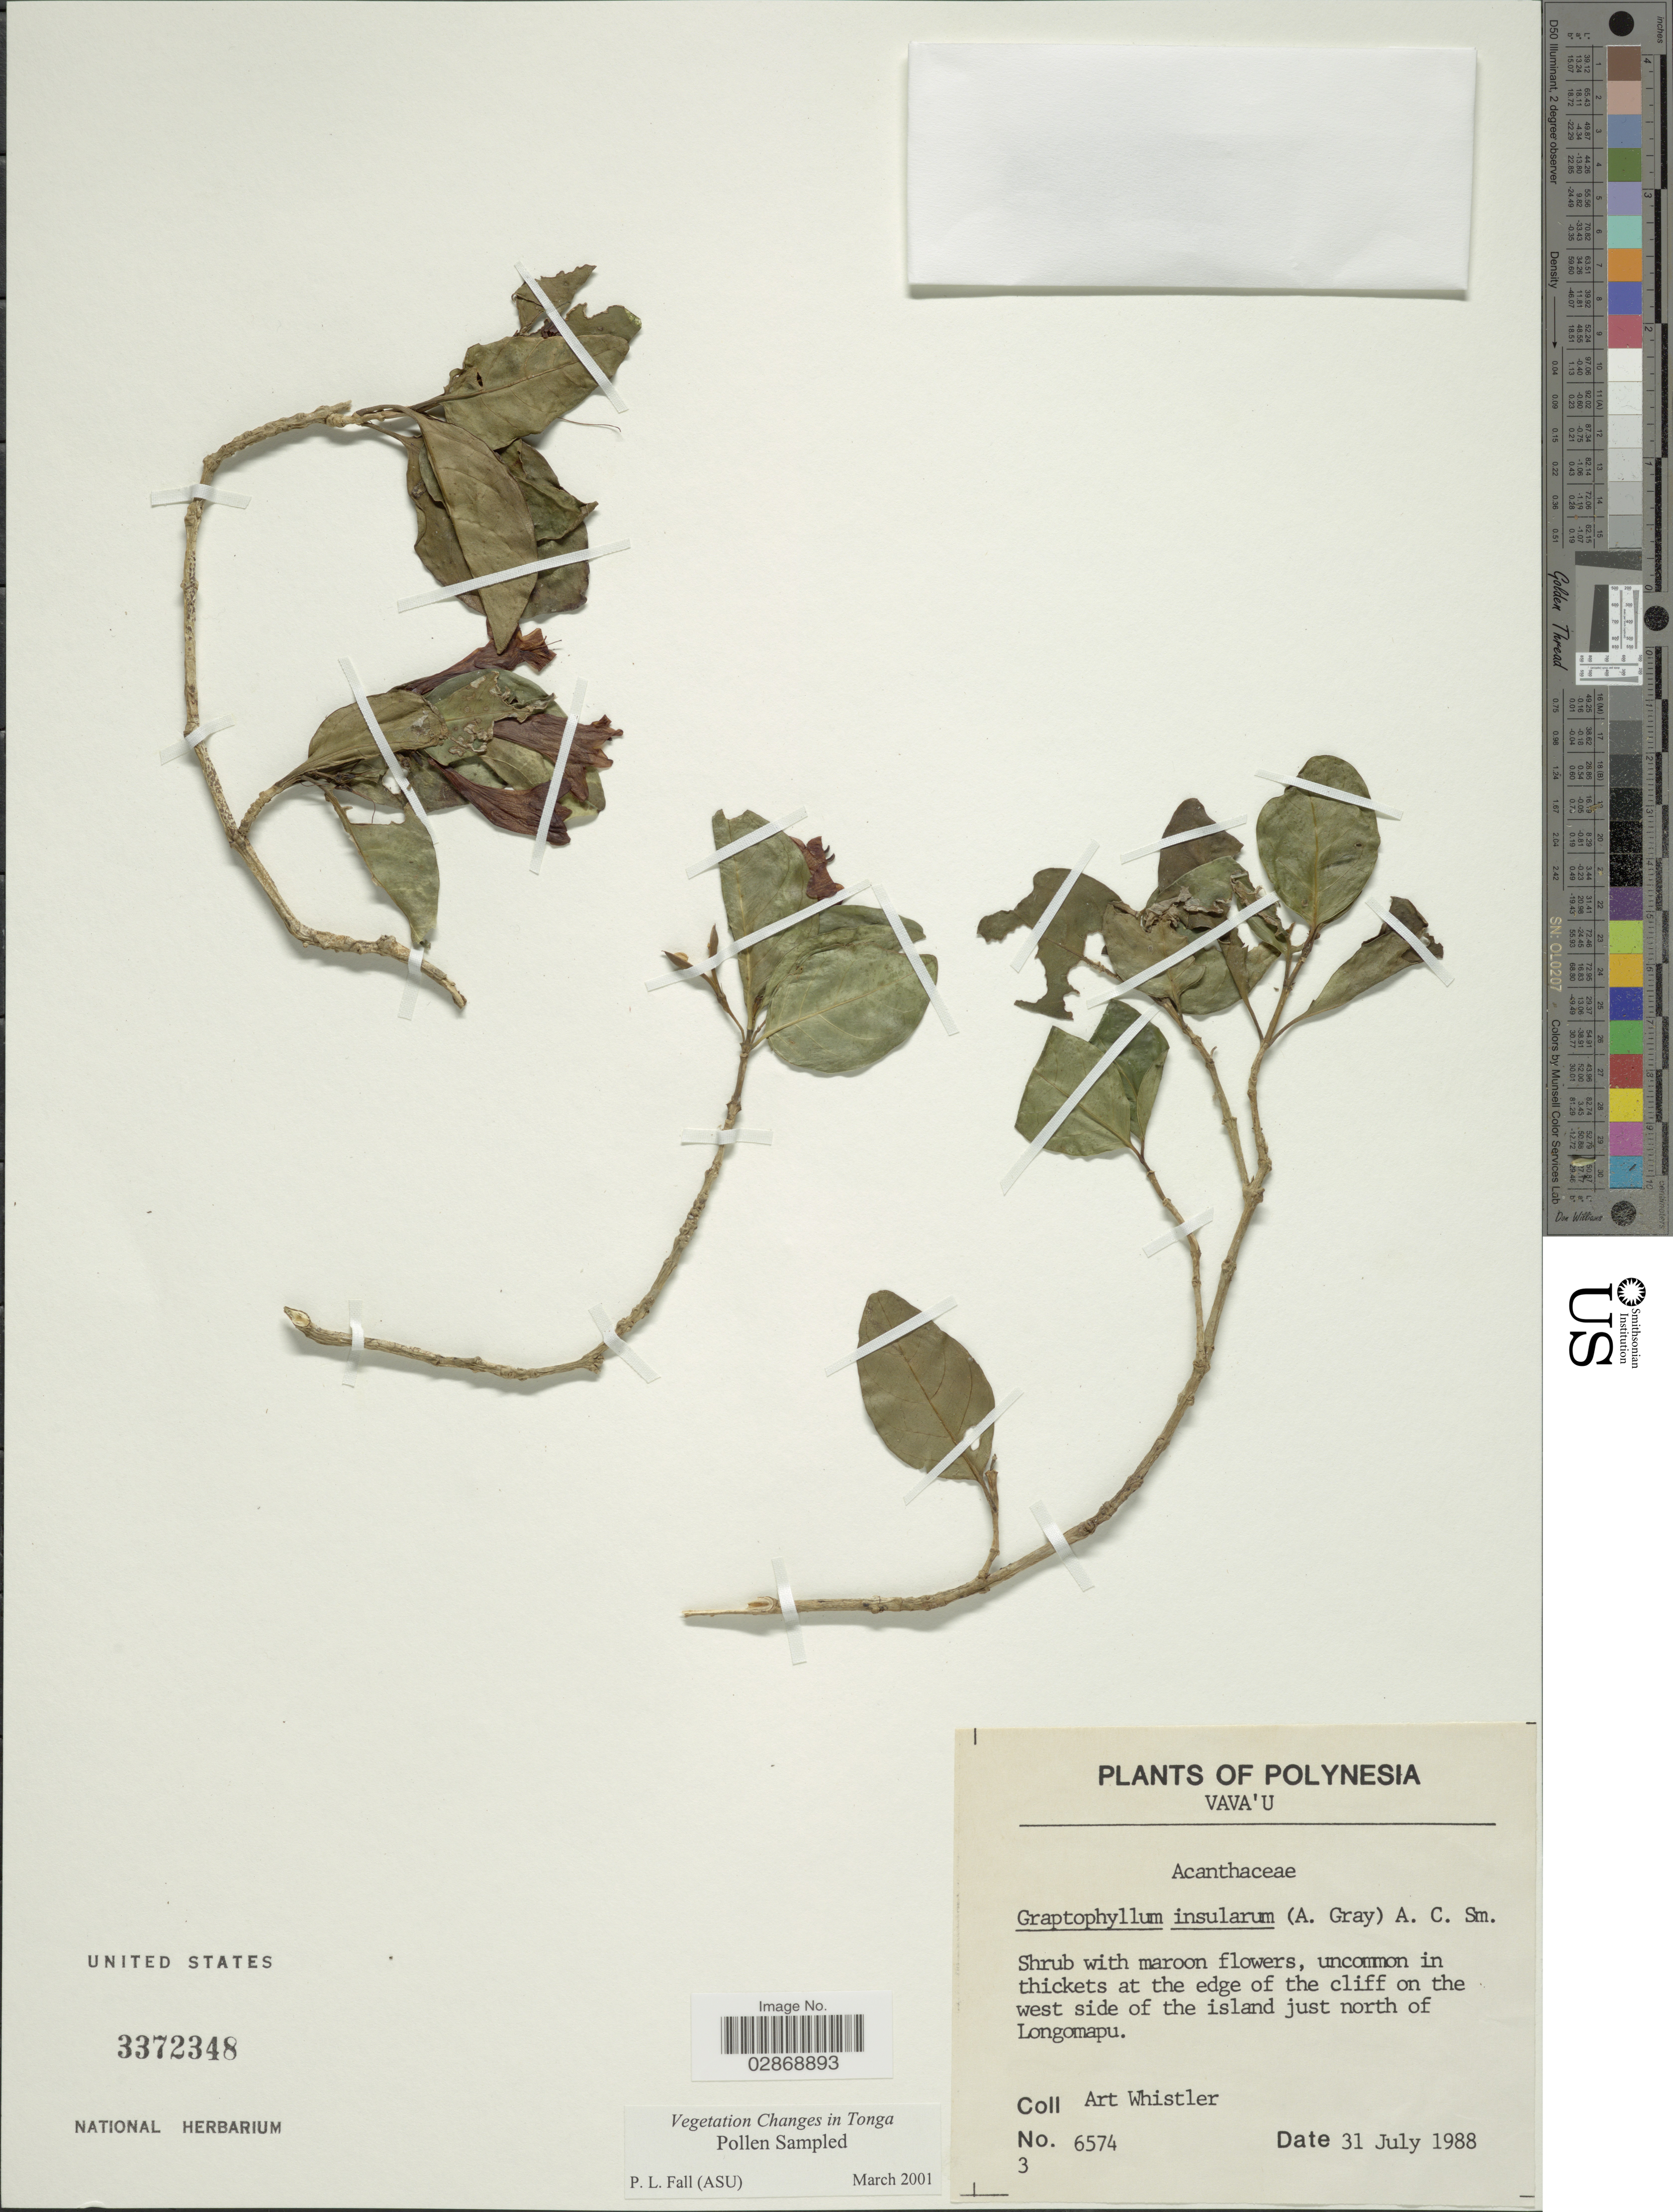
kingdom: Plantae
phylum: Tracheophyta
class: Magnoliopsida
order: Lamiales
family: Acanthaceae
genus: Graptophyllum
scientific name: Graptophyllum insularum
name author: (A. Gray) A.C. Sm.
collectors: A. Whistler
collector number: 6574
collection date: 1988-07-31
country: Tonga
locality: Polynesia. Vava'u. On the west side of the island just north of Longomapu.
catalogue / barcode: US 3372348